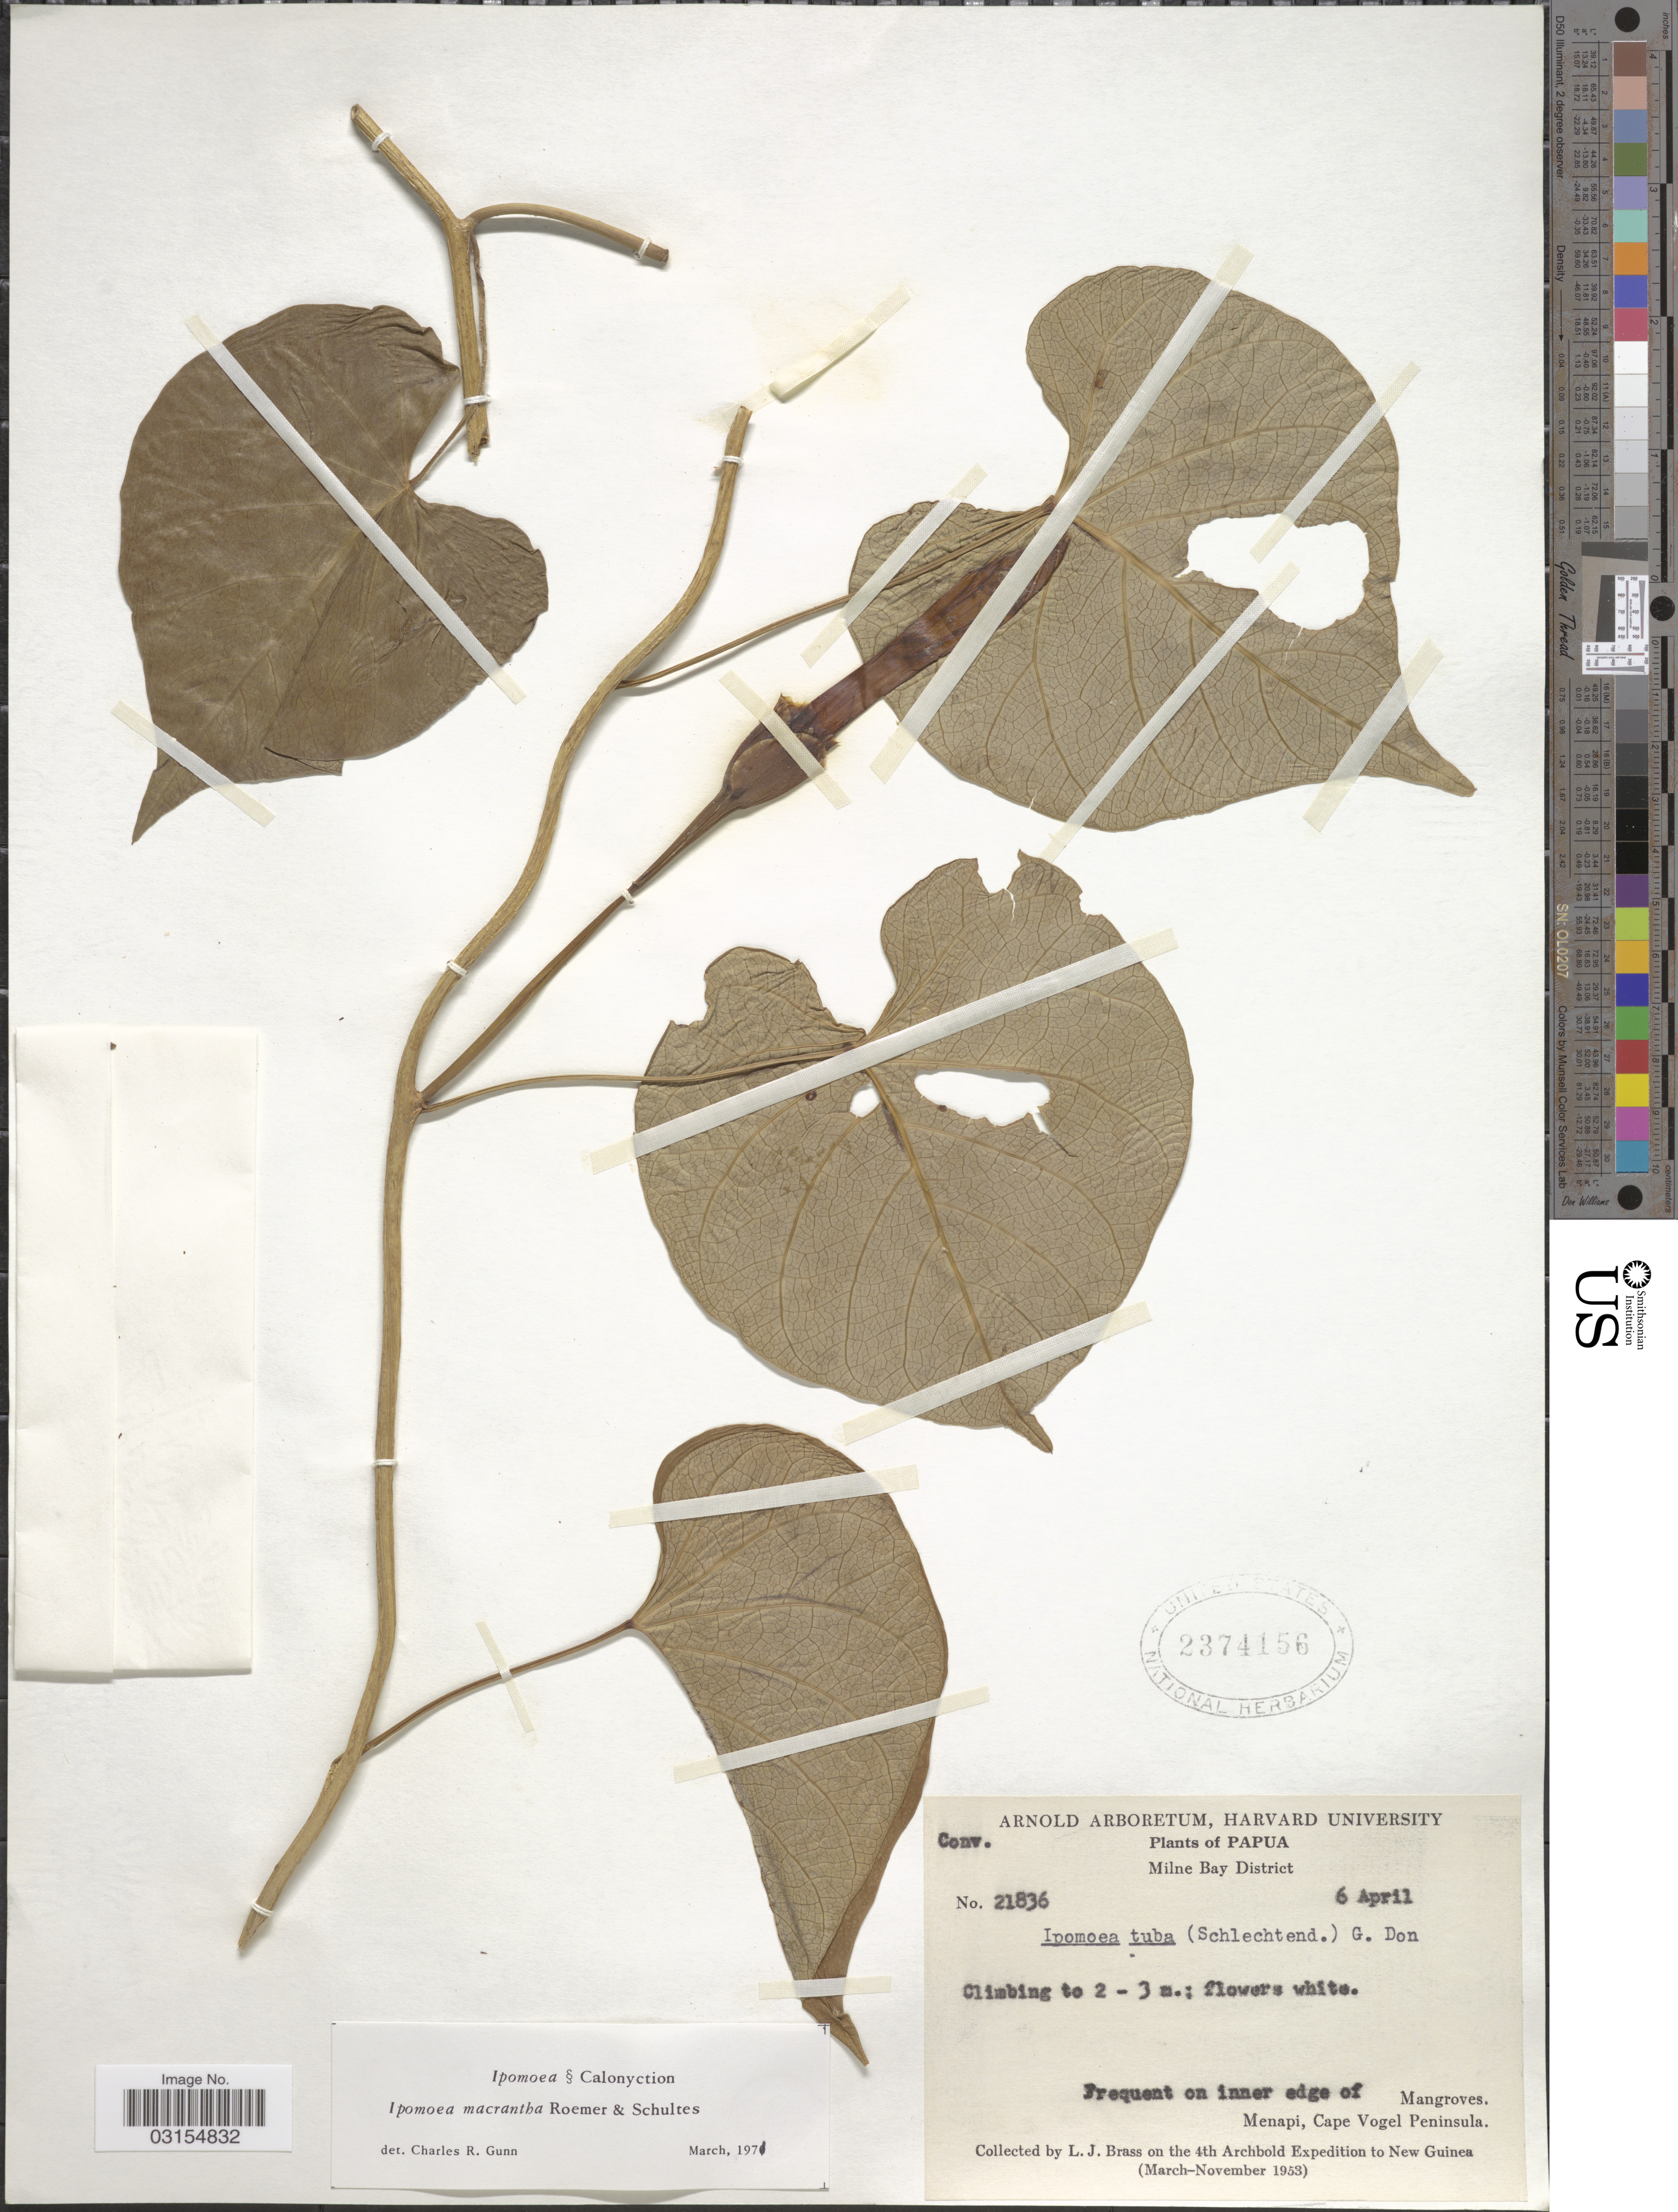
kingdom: Plantae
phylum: Tracheophyta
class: Magnoliopsida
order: Solanales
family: Convolvulaceae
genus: Ipomoea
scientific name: Ipomoea violacea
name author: L.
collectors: L. J. Brass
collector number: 21836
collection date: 1953-04-06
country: Papua New Guinea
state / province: Milne Bay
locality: Milne Bay District, Menapi, Cape Vogel Peninsula. New Guinea.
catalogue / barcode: US 2374156